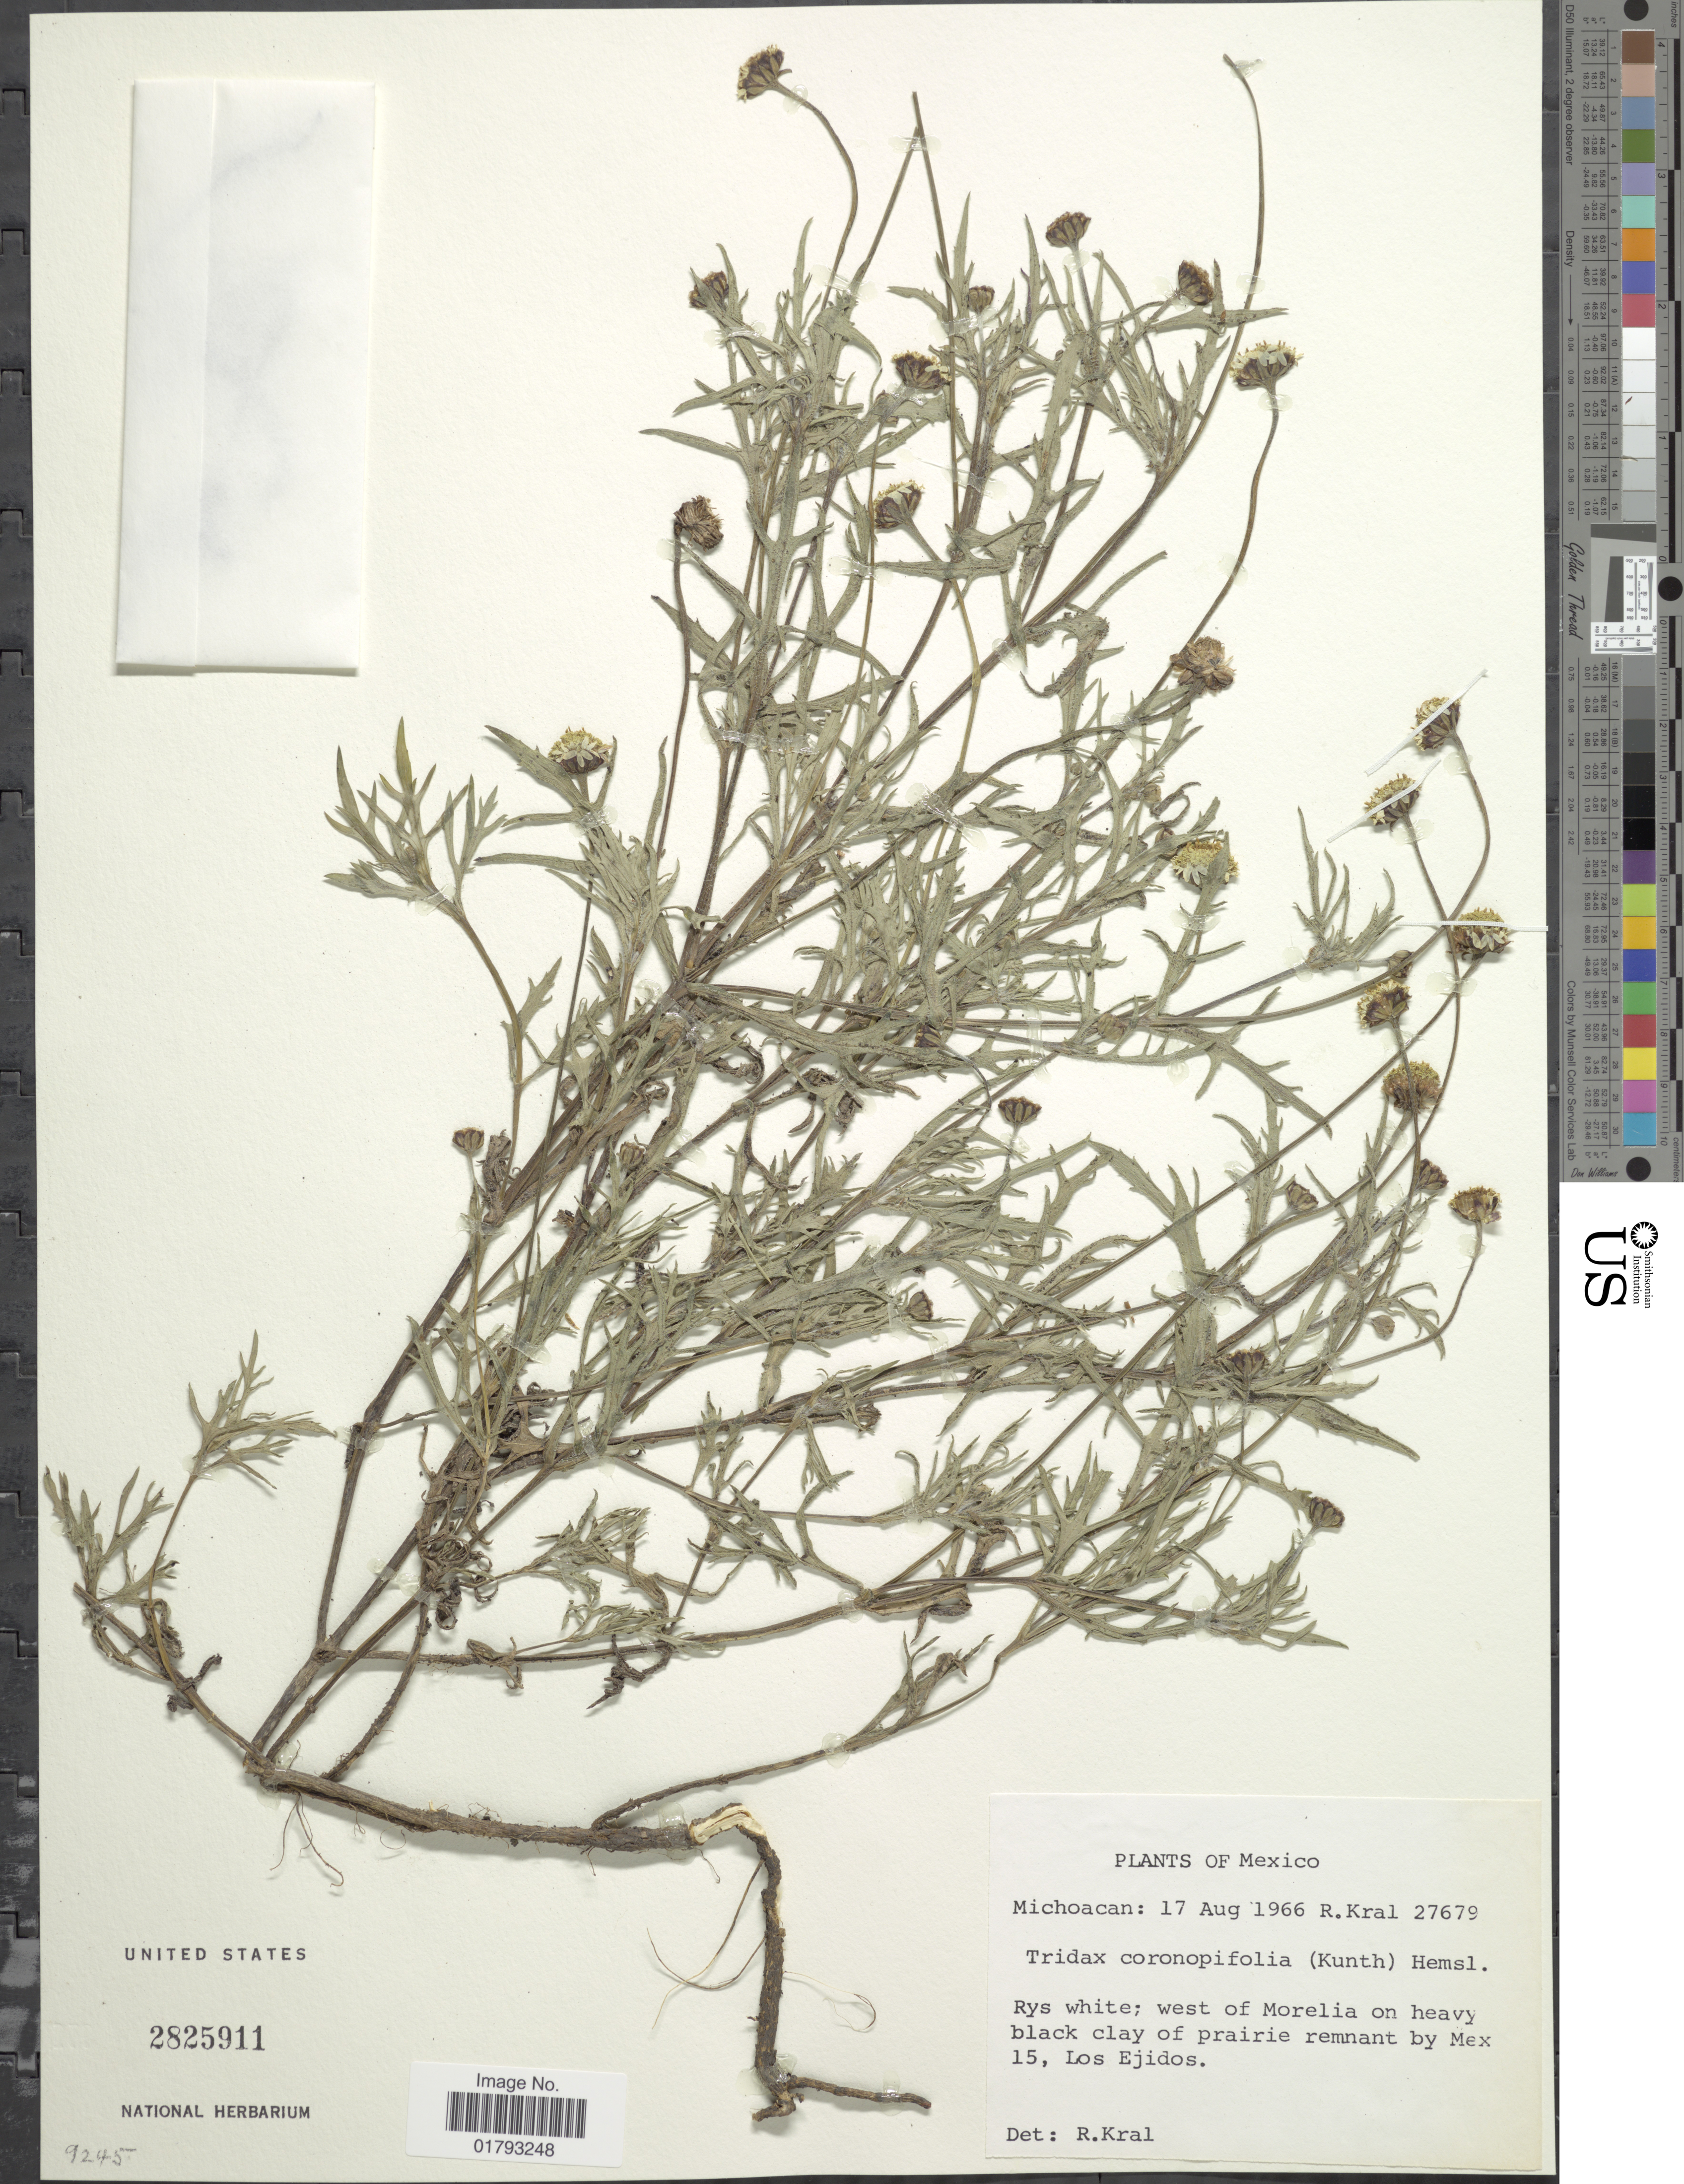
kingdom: Plantae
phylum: Tracheophyta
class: Magnoliopsida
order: Asterales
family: Asteraceae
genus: Tridax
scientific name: Tridax coronopifolia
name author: (Kunth) Hemsl.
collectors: R. Kral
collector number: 27679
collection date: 1966-08-17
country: Mexico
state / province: Michoacán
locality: Michoacan: Rys west of Morelia, Los Ejidos.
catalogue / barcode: US 2825911